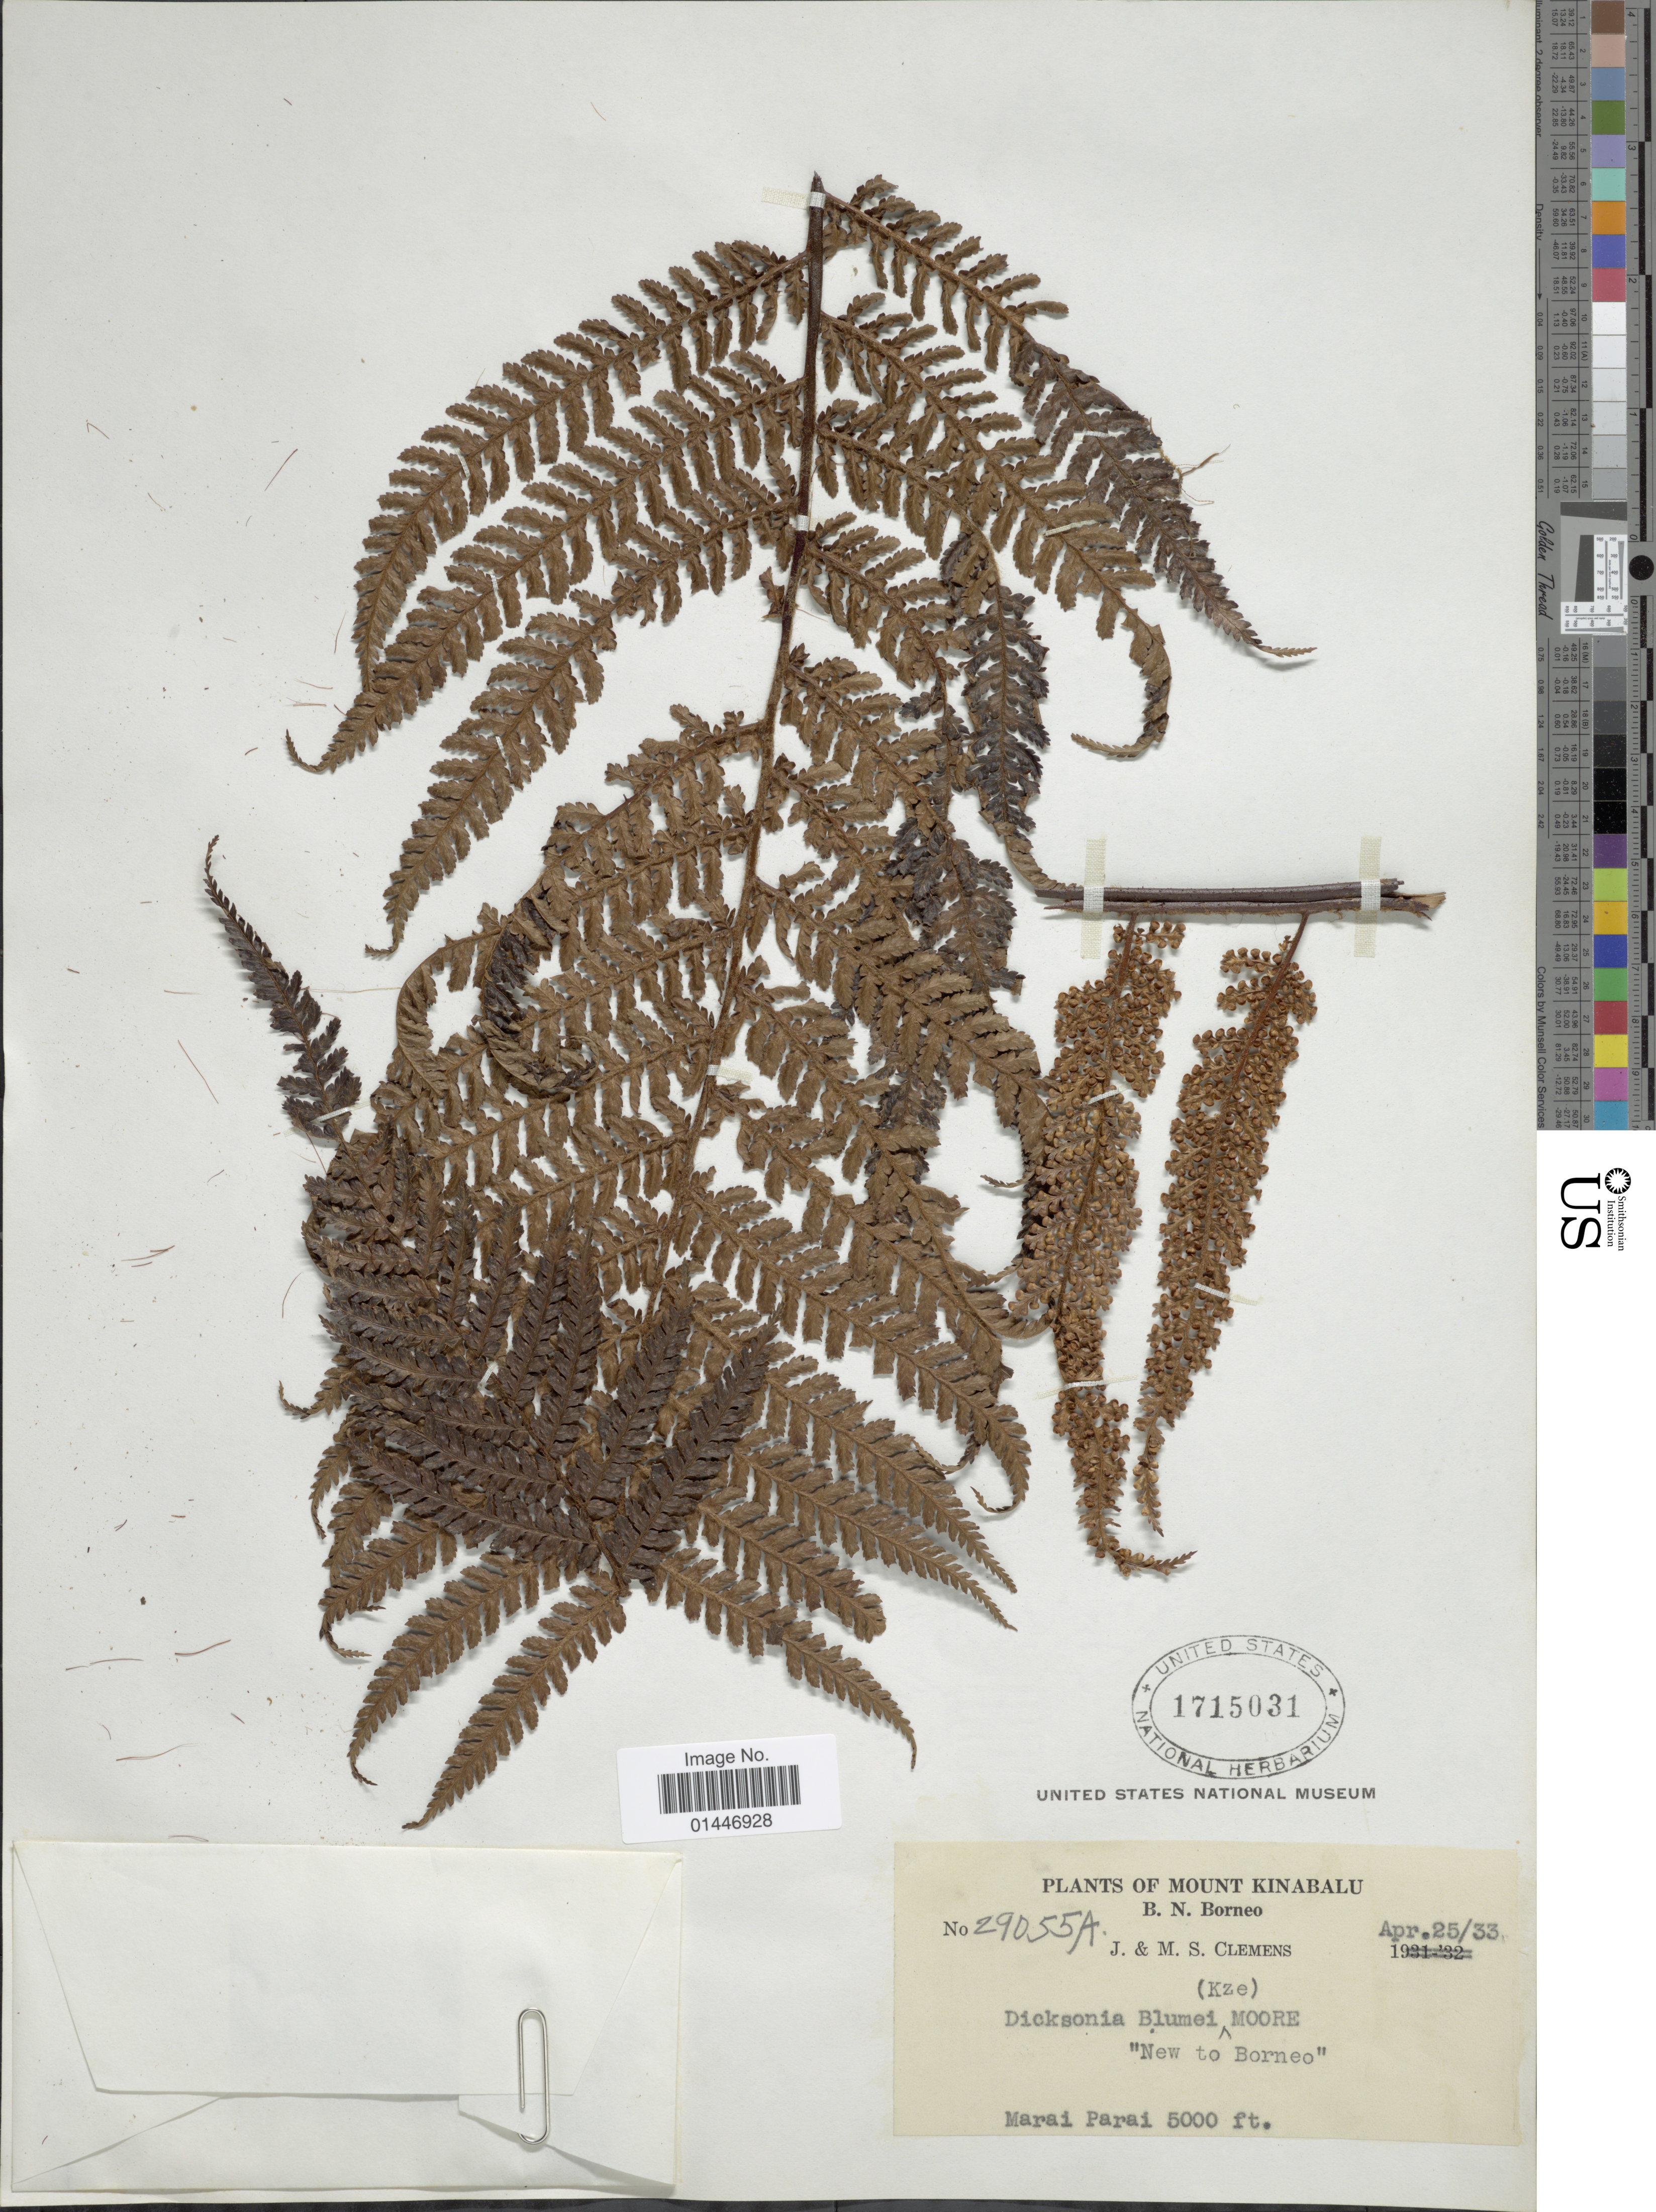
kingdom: Plantae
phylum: Tracheophyta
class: Polypodiopsida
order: Cyatheales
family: Dicksoniaceae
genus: Dicksonia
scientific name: Dicksonia mollis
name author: Holttum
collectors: J. Clemens & M. S. Clemens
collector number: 29055A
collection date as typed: Transcribed d/m/y: 25/4/33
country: Malaysia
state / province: Sabah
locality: Mount Kinalabu, B. N. Borneo, Marai Parai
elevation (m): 1524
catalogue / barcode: US 1715031